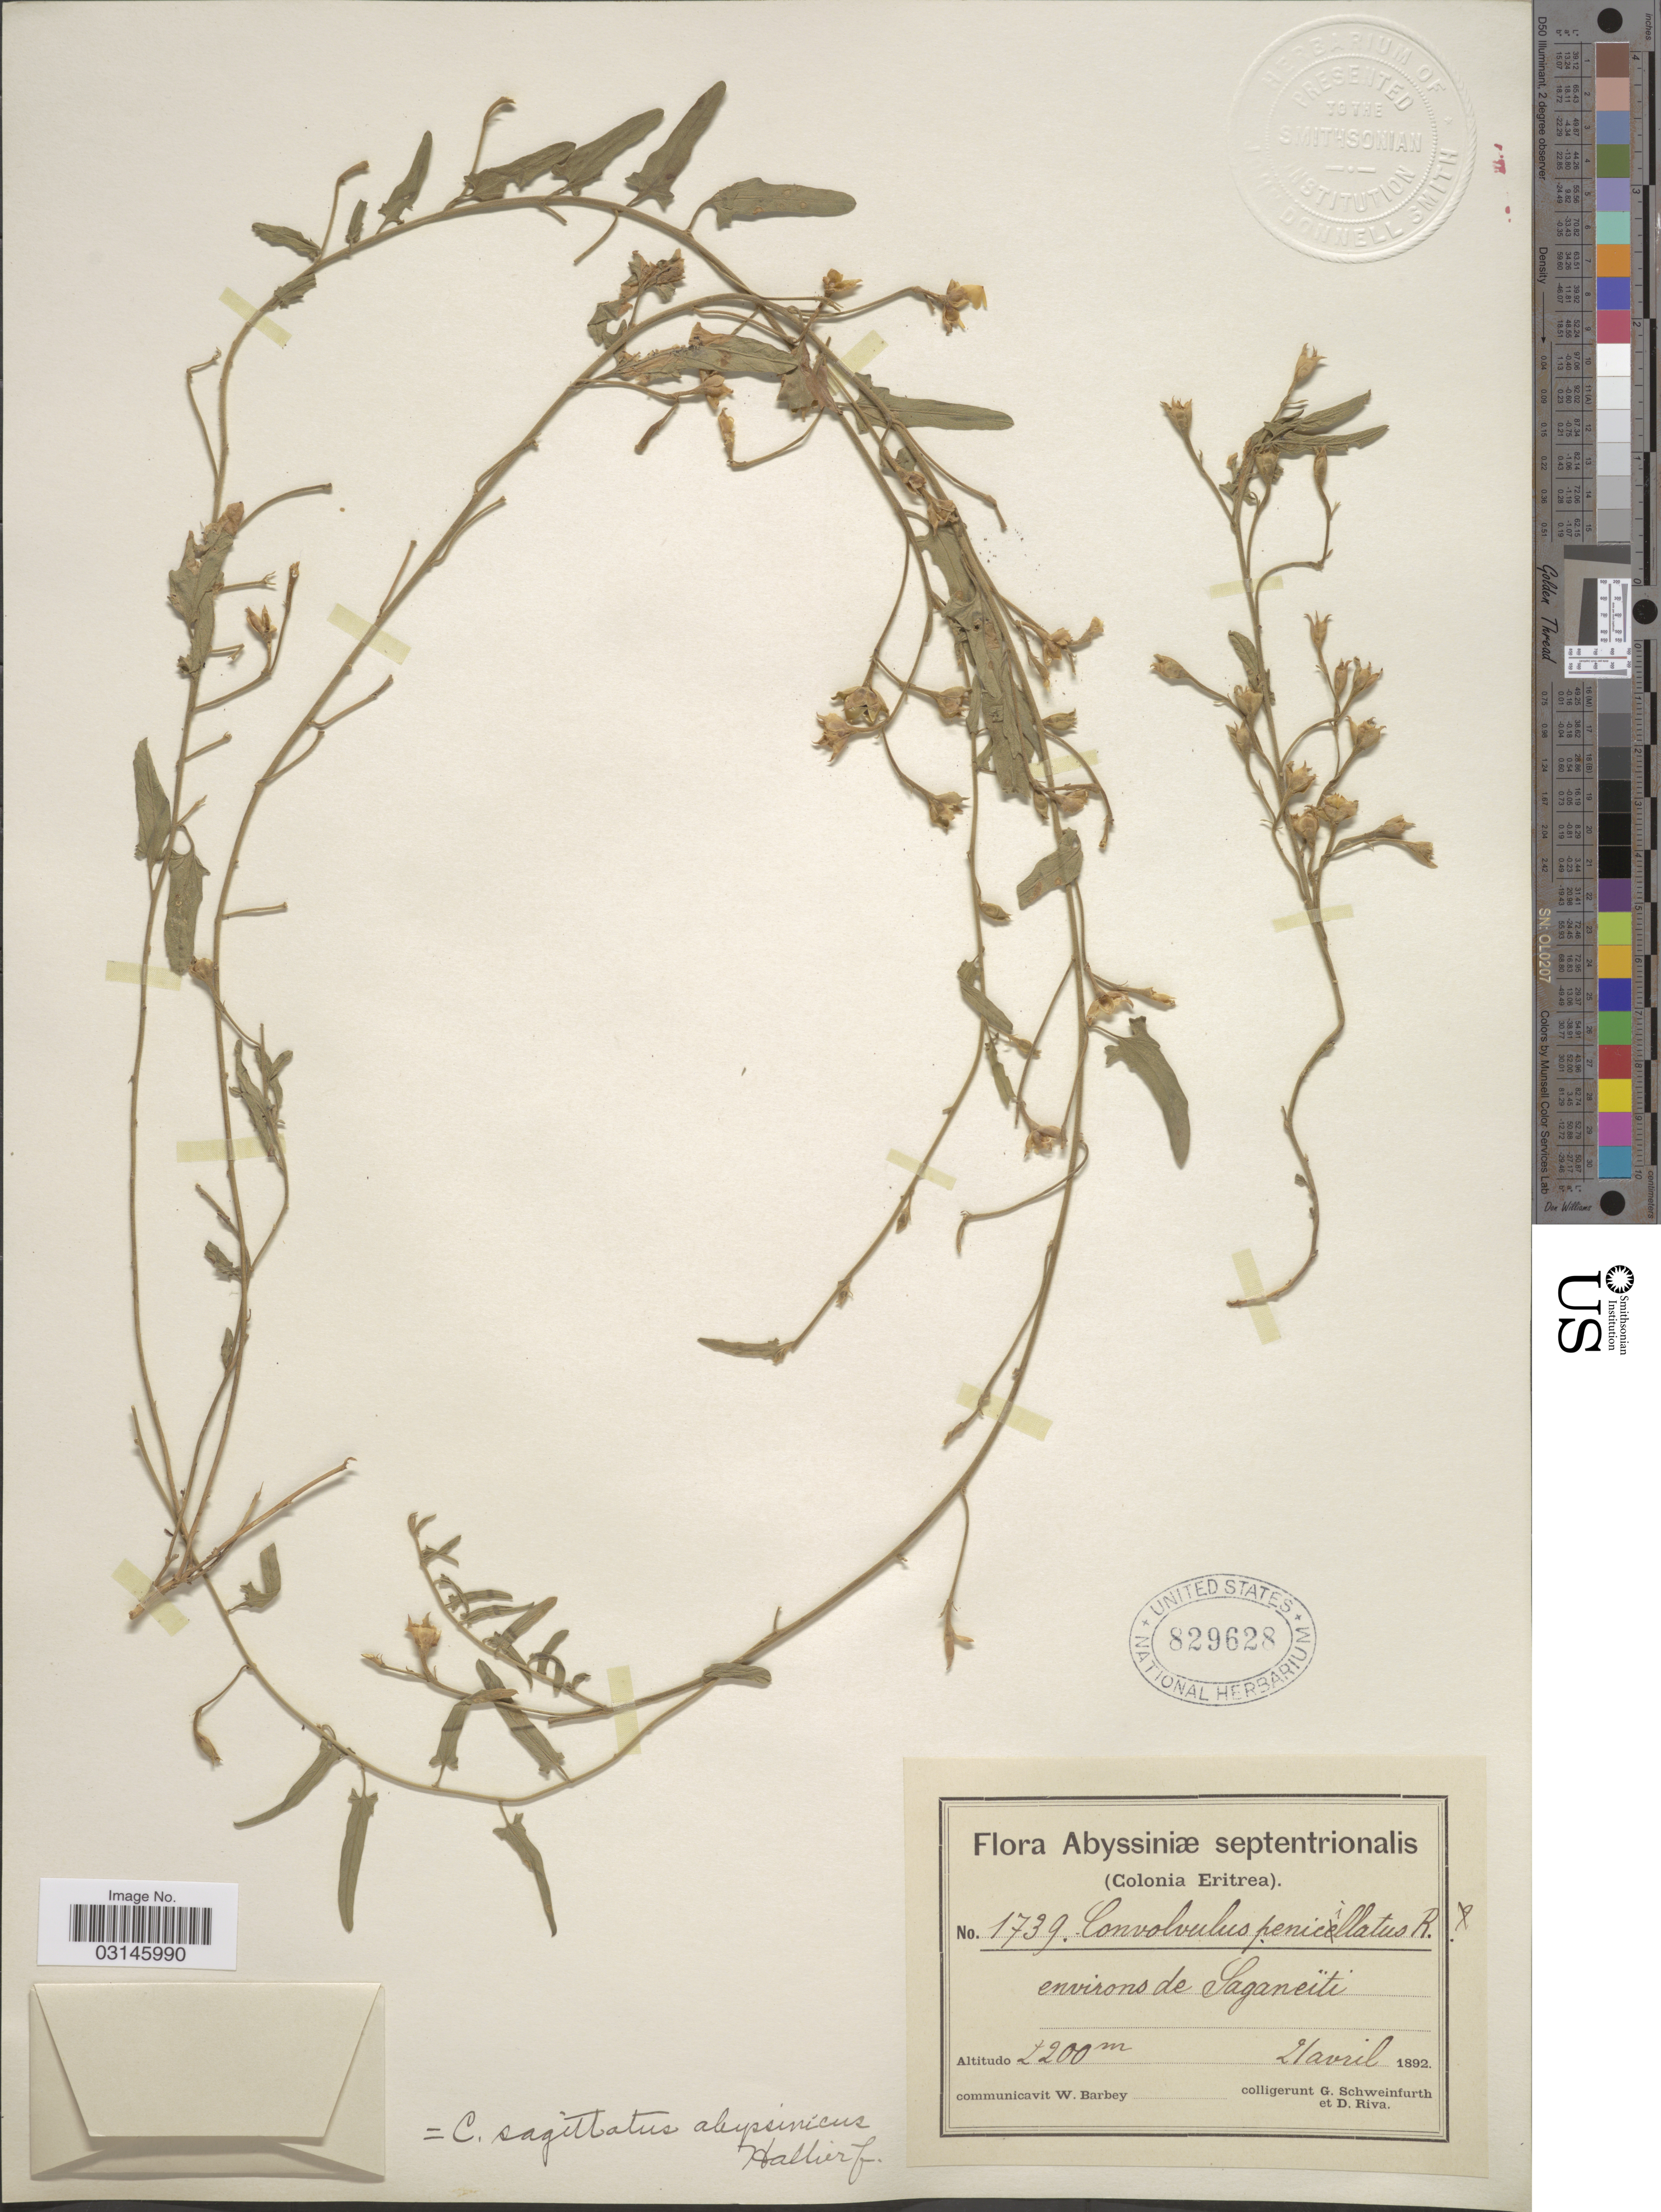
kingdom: Plantae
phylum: Tracheophyta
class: Magnoliopsida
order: Solanales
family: Convolvulaceae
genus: Convolvulus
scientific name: Convolvulus sagittatus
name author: Thunb.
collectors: G. A. Schweinfurth (herbarium) & D. Riva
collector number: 1739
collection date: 1892-04-21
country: Eritrea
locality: Abyssiniæ septentrionalis (Colonia Eritrea). Environs de Saganeïti.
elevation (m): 2200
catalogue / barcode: US 829628